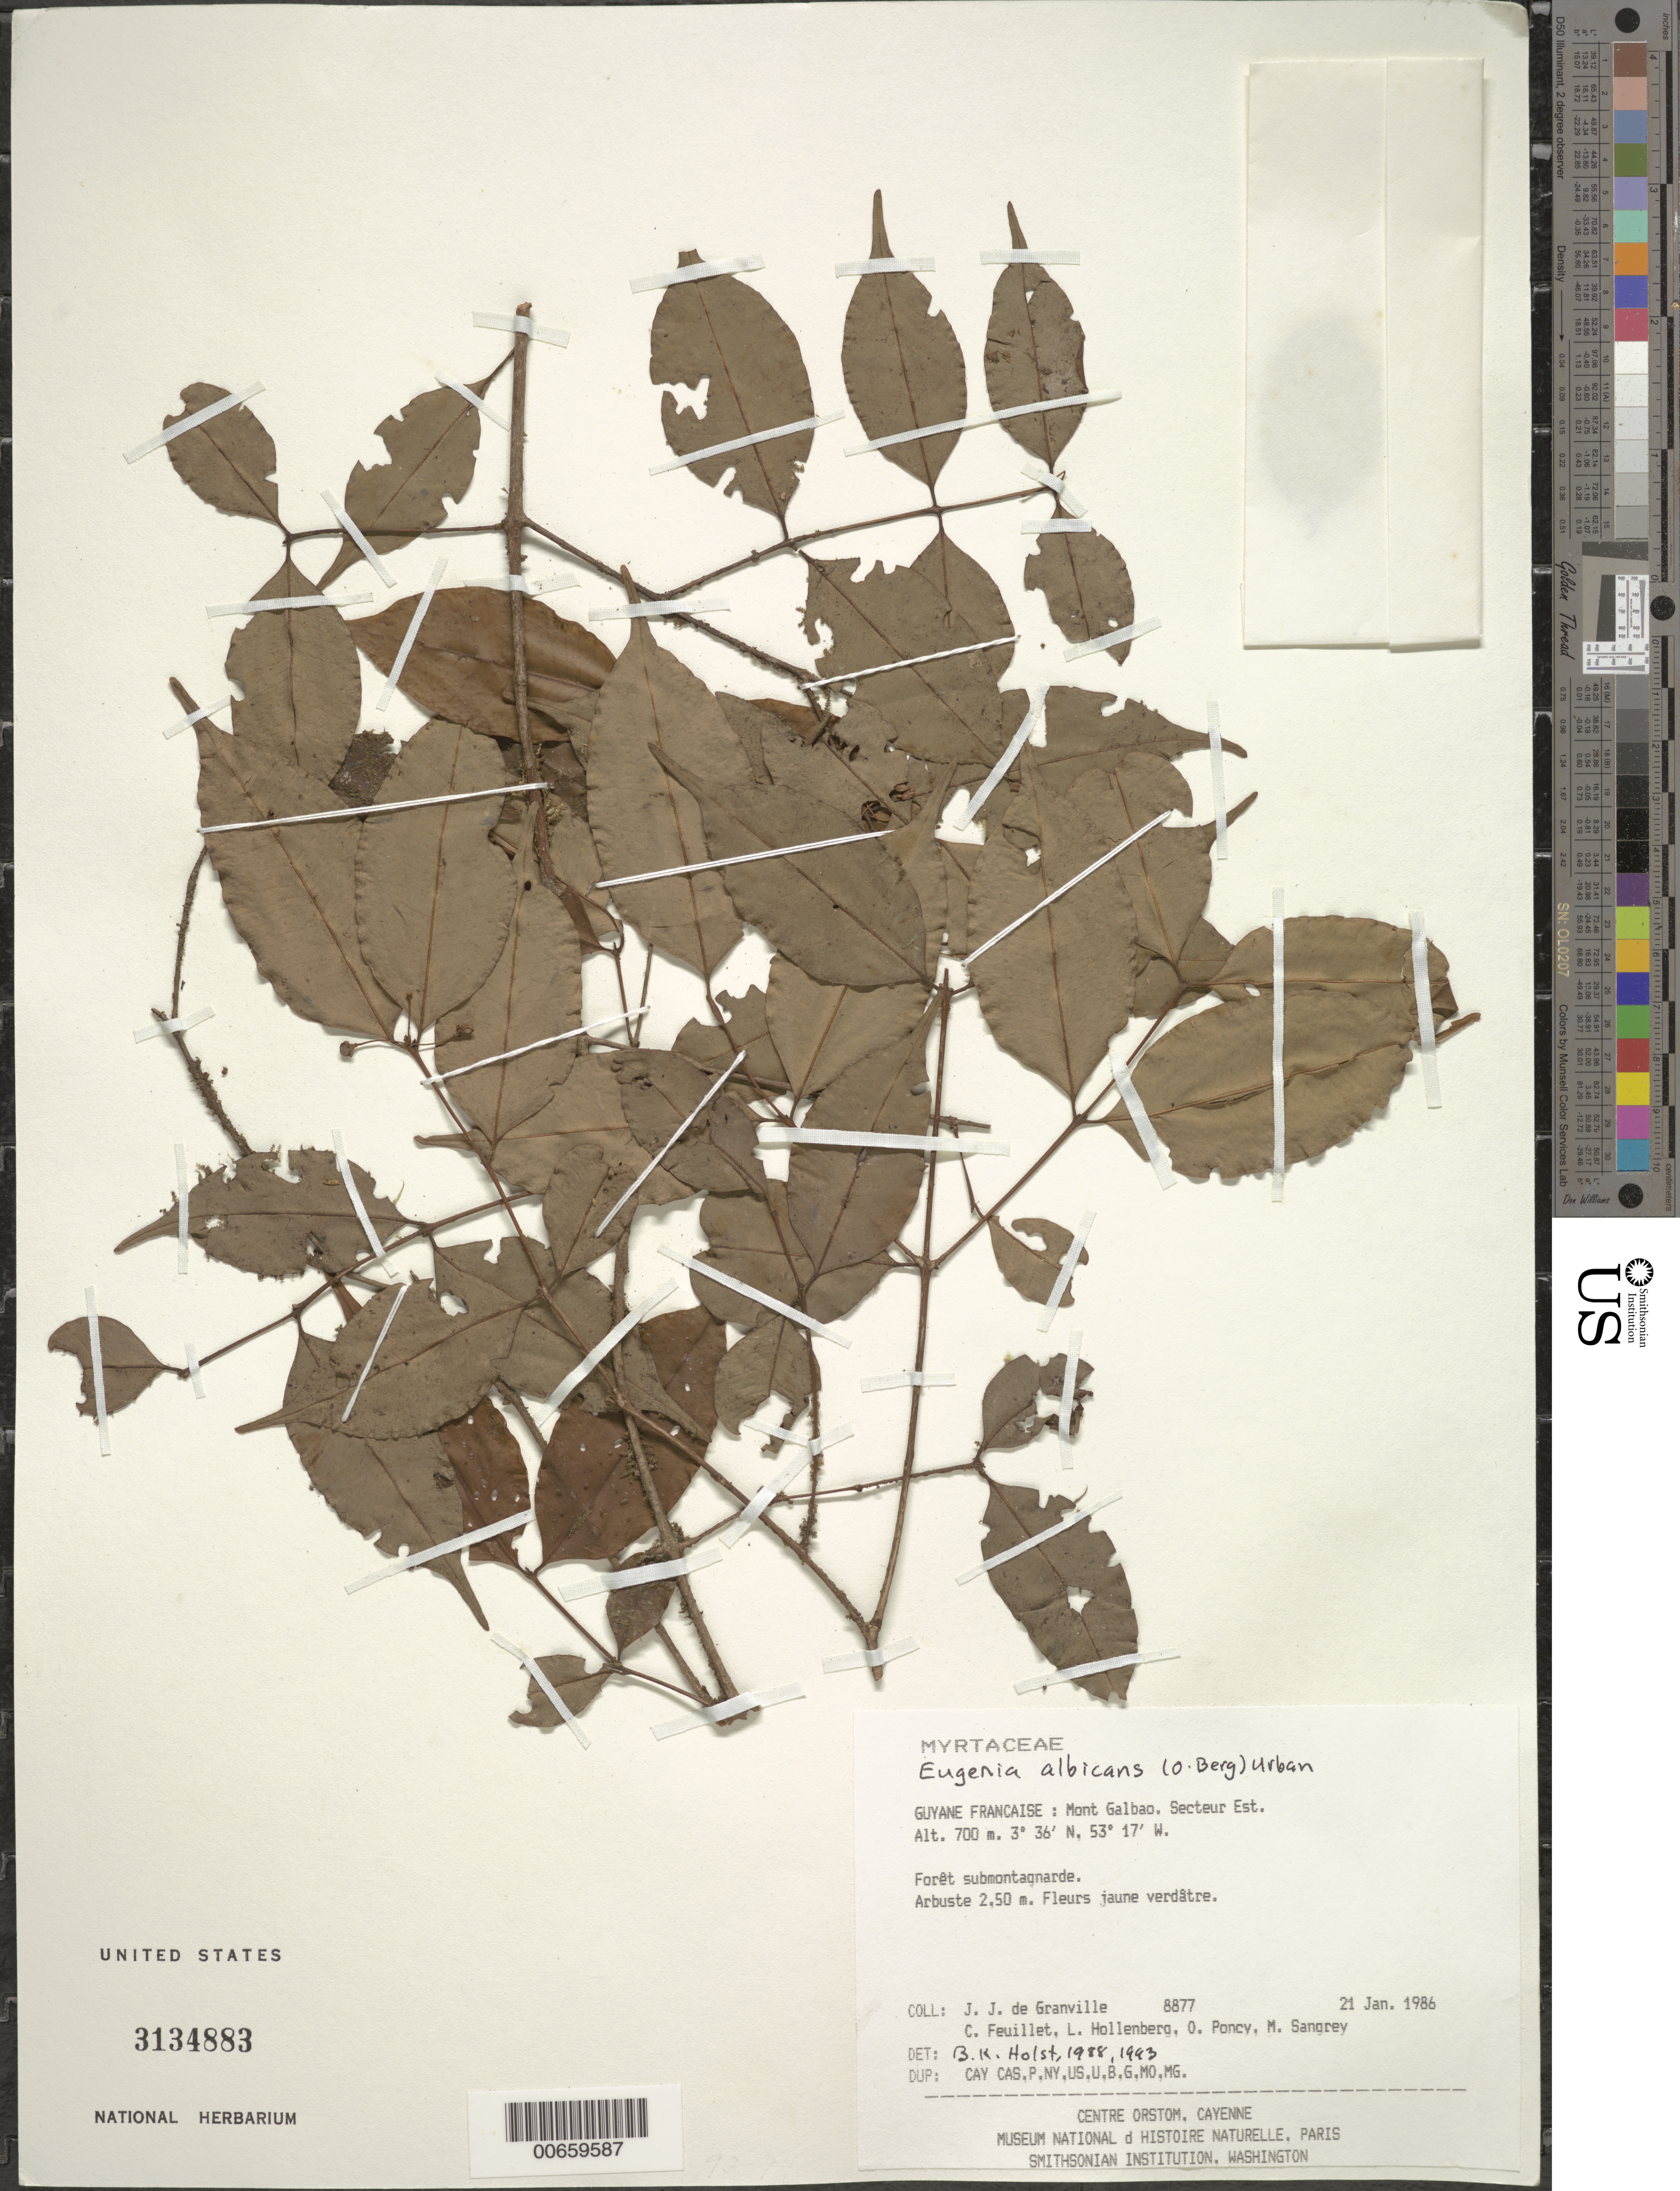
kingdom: Plantae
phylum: Tracheophyta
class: Magnoliopsida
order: Myrtales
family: Myrtaceae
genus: Eugenia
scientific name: Eugenia albicans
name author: (O. Berg) Urb.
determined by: Holst, Bruce K.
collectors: J.-J. de Granville, C. Feuillet, L. Hollenberg, O. Poncy & M. S. Sangrey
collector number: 8877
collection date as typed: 21-Jan-86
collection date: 1986-01-21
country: French Guiana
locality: Mont Galbao. Secteur Est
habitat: Forêt submontagnarde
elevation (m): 700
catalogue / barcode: US 3134883